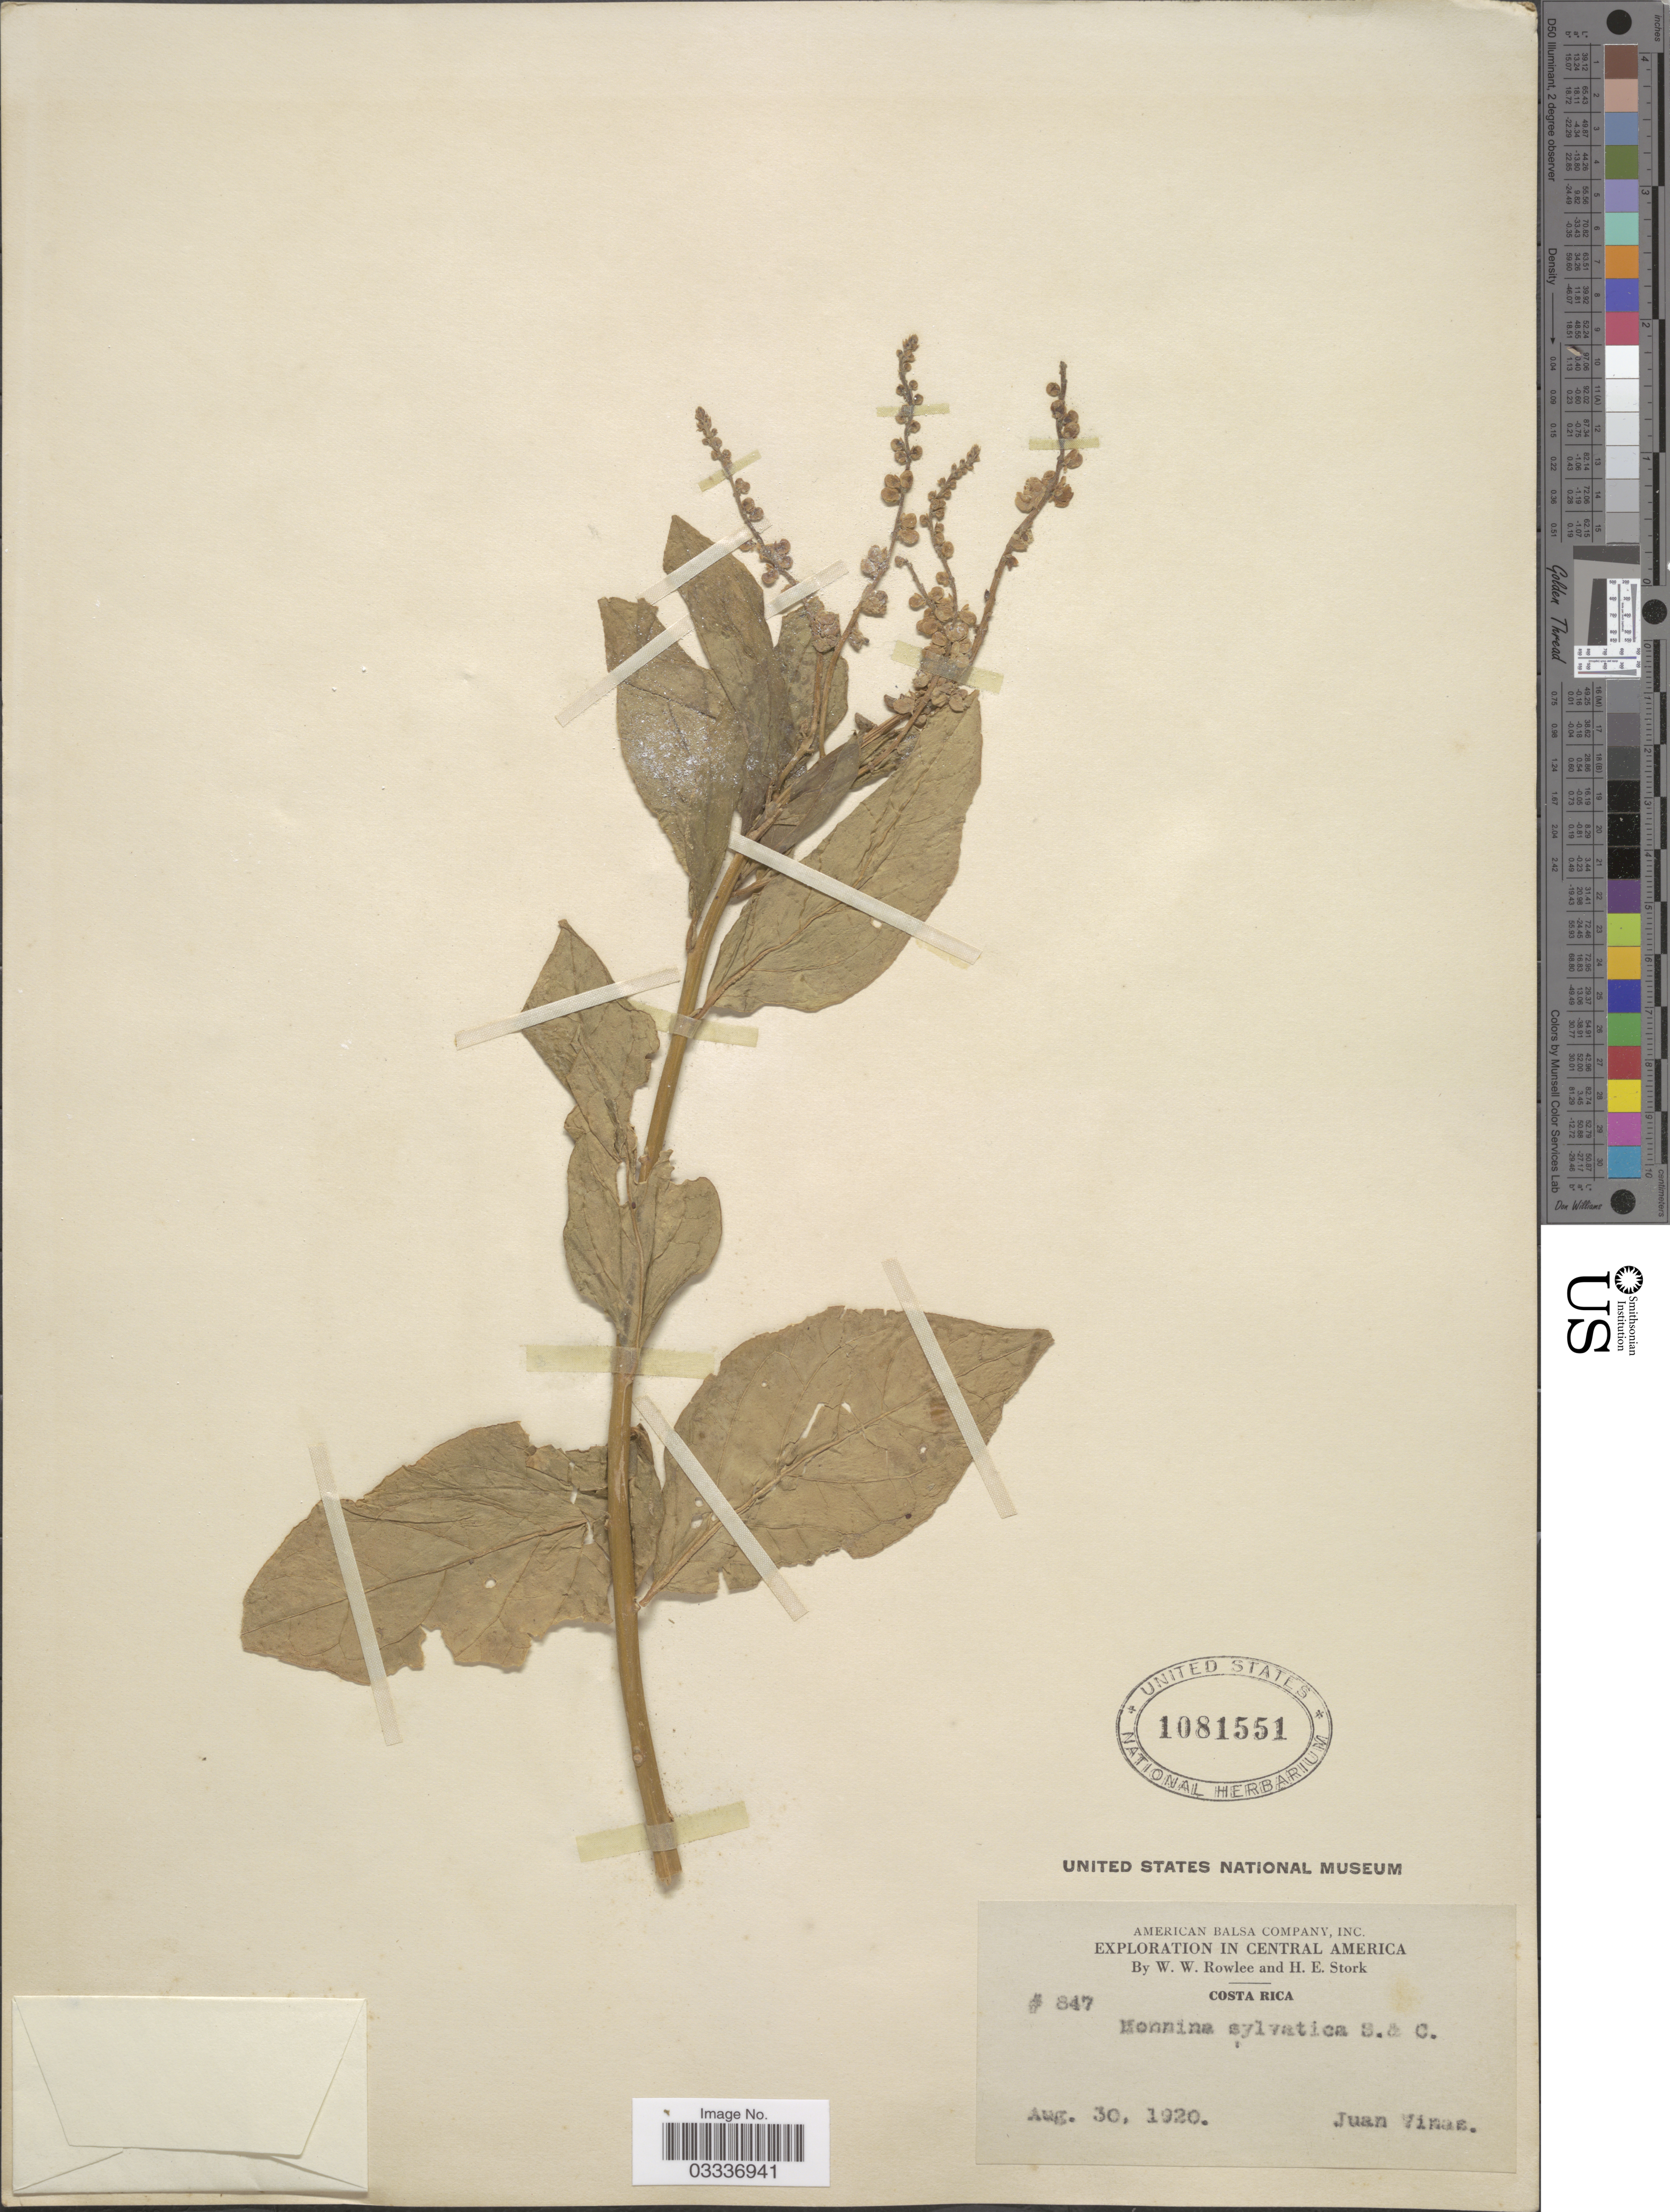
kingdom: Plantae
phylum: Tracheophyta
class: Magnoliopsida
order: Fabales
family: Polygalaceae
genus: Monnina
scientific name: Monnina sylvatica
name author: Schltdl. & Cham.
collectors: W. W. Rowlee & H. E. Stork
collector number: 847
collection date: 1920-08-30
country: Costa Rica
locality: Juan Vinas.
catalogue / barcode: US 1081551